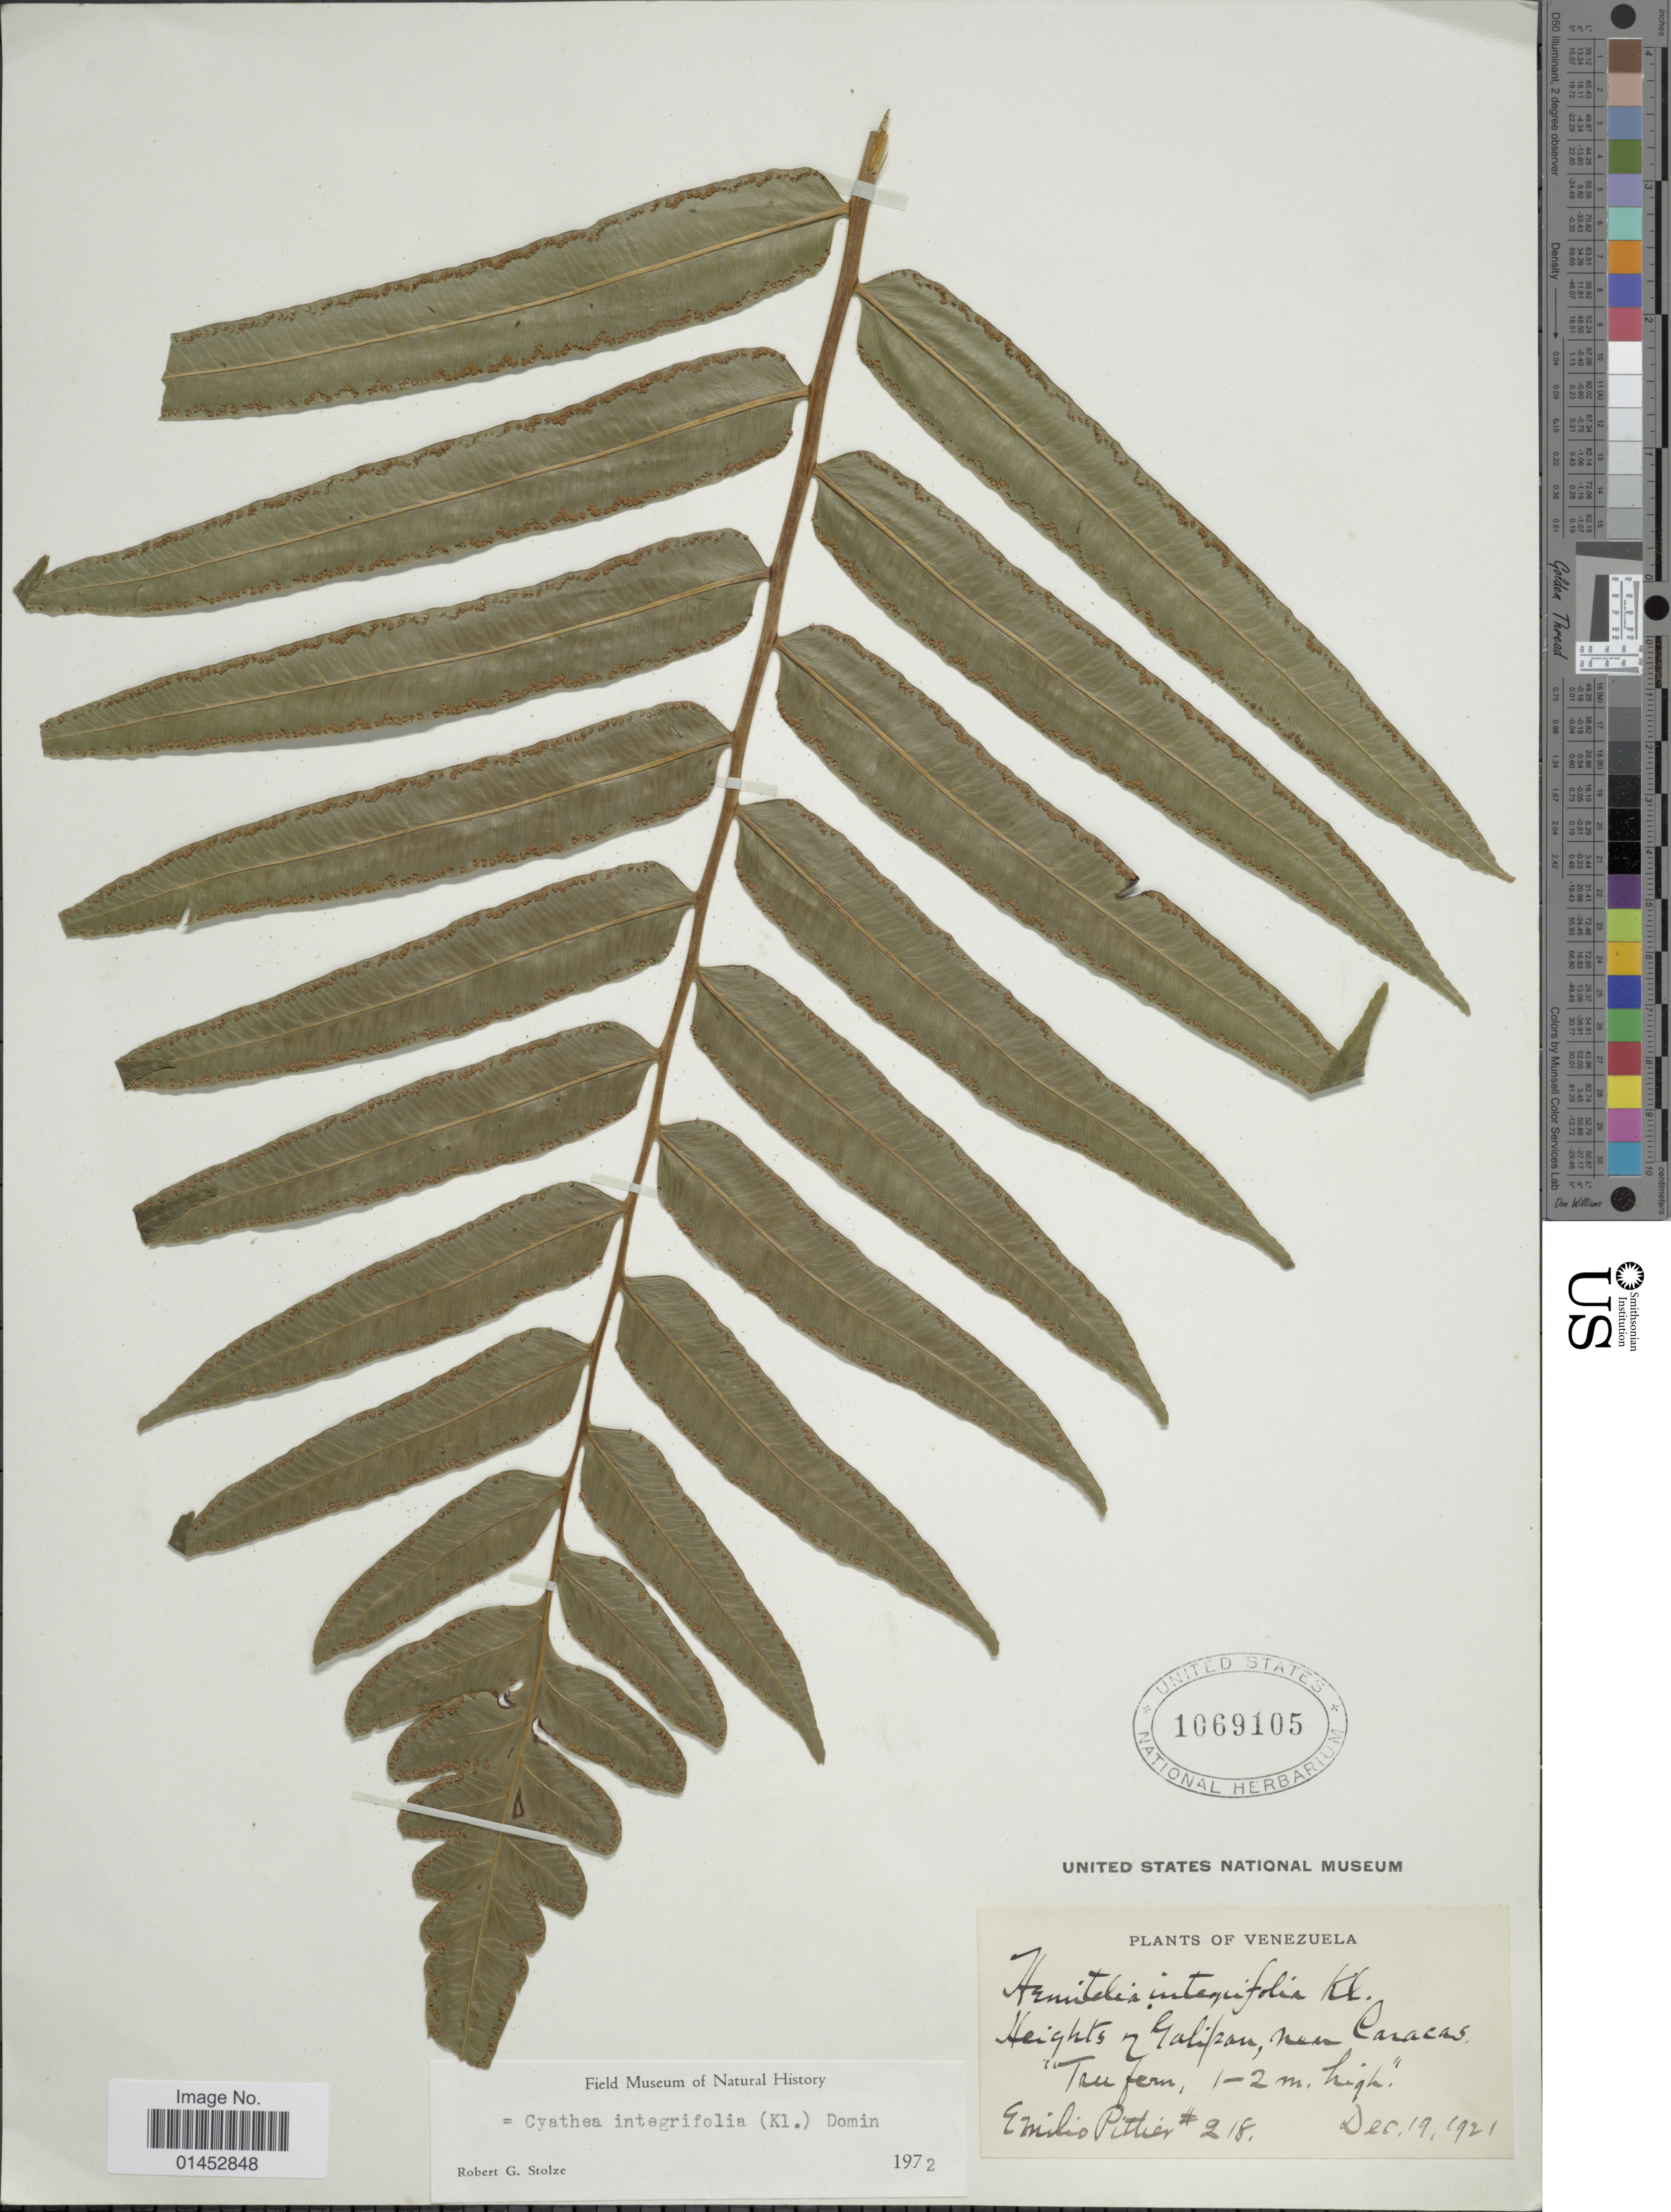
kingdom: Plantae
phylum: Tracheophyta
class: Polypodiopsida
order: Cyatheales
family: Cyatheaceae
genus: Cyathea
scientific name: Cyathea speciosa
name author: Humb. & Bonpl. ex Willd.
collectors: E. Pittier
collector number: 218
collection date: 1921-12-19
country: Venezuela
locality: Height of Galipan, near Caracas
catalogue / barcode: US 1069105